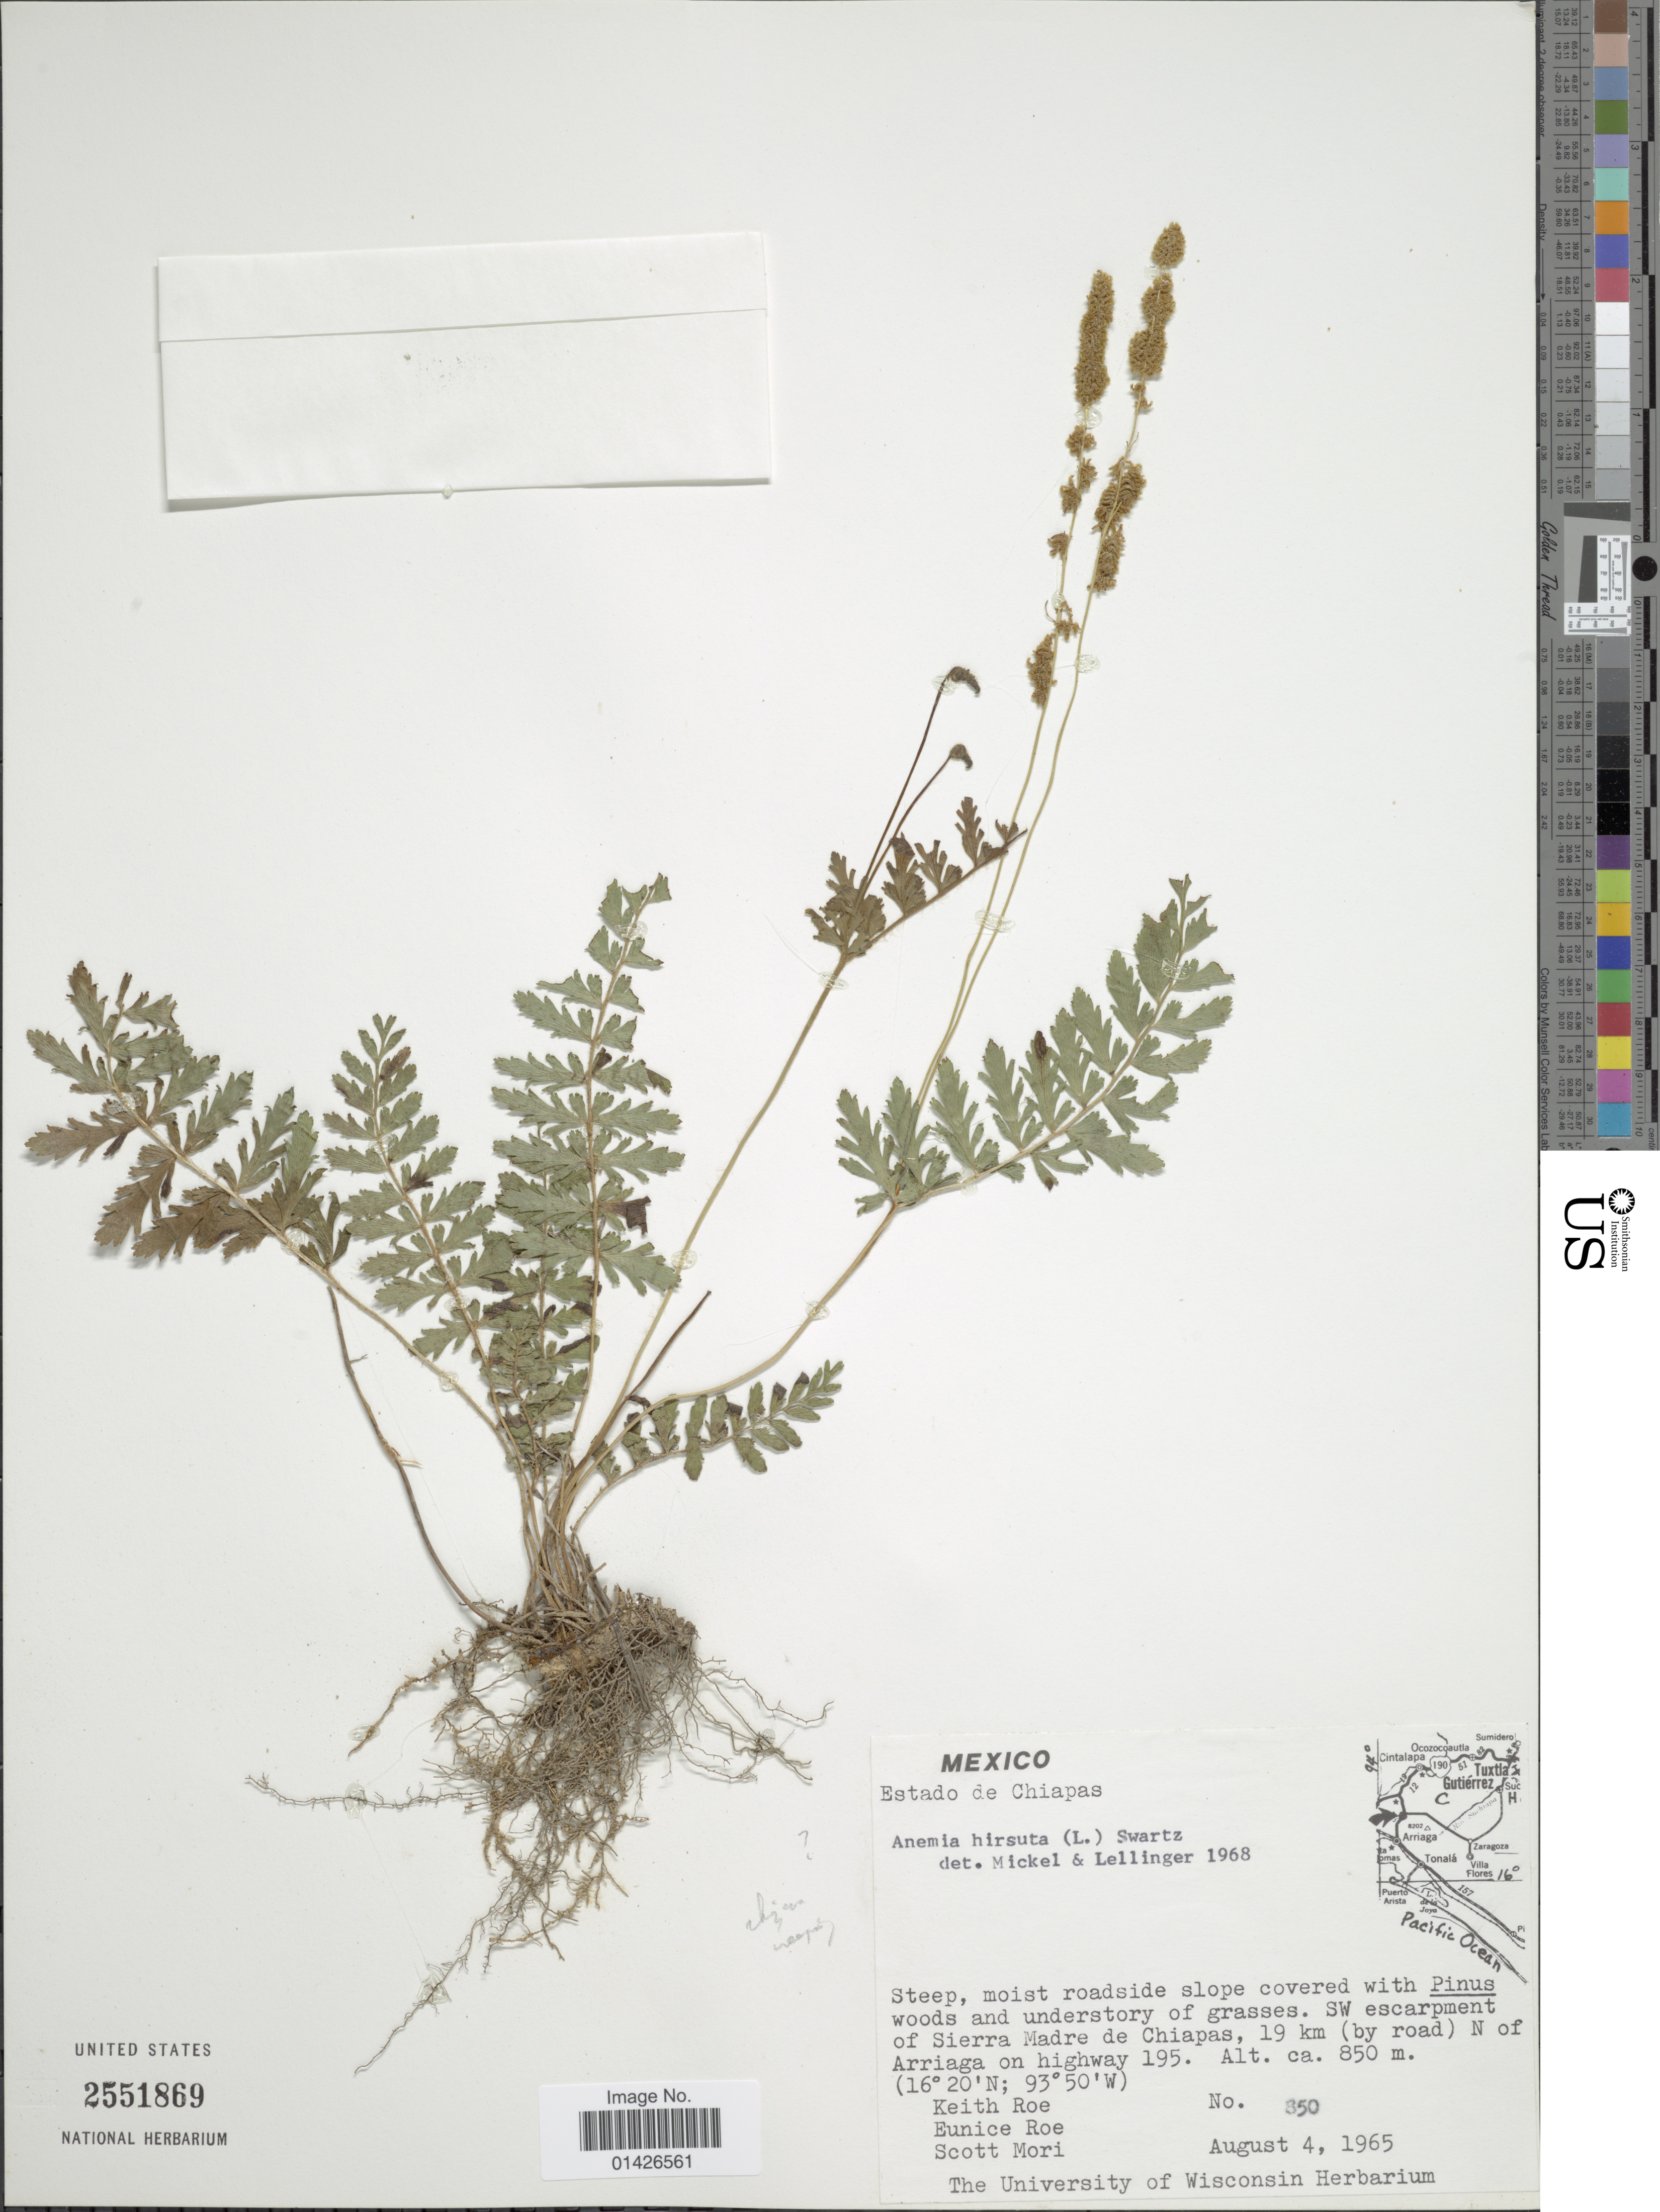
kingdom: Plantae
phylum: Tracheophyta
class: Polypodiopsida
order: Schizaeales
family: Anemiaceae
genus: Anemia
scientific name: Anemia hirsuta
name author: (L.) Sw.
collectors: K. Roe, E. Roe & S. Mori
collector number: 350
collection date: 1965-08-04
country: Mexico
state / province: Chiapas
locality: SW escarpment of Sierra Madre de Chiapas, 19 km (by road) N of Arriaga on highway 195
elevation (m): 850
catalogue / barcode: US 2551869